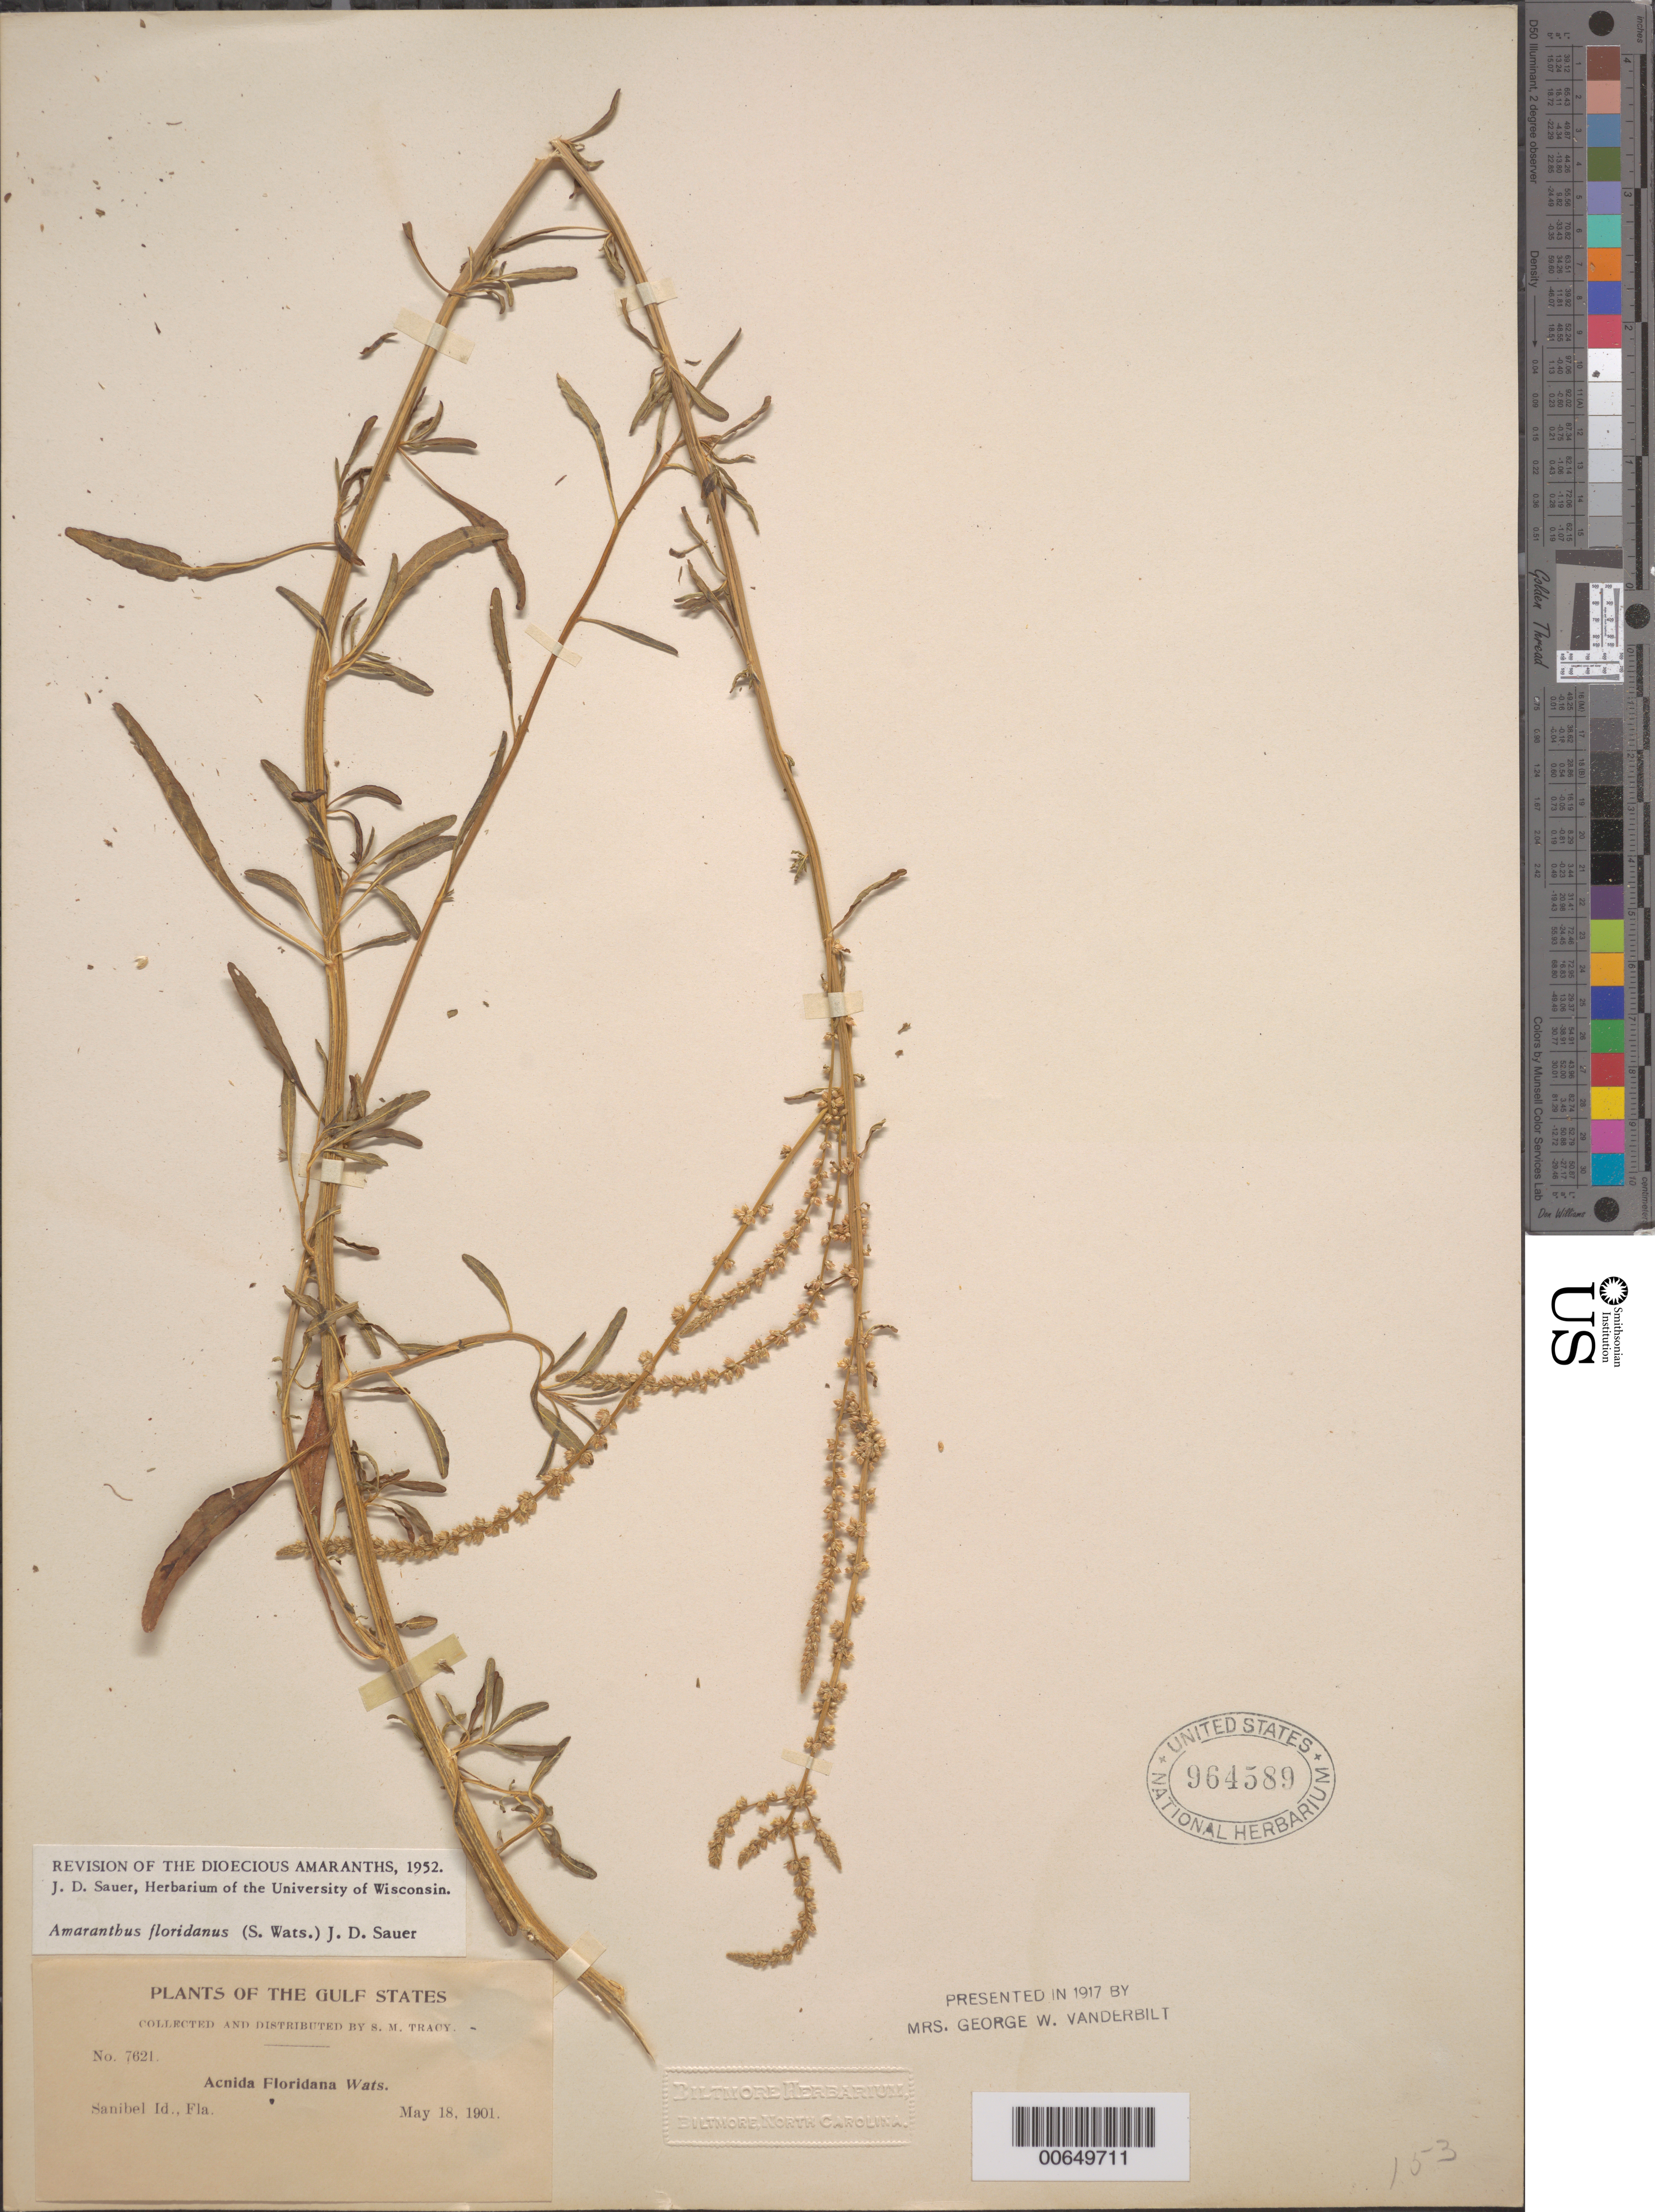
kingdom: Plantae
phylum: Tracheophyta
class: Magnoliopsida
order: Caryophyllales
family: Amaranthaceae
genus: Amaranthus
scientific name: Amaranthus floridanus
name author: (S. Watson) E.G. F. Sauer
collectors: S. M. Tracy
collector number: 7621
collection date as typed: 18 May 1901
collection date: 1901-05-18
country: United States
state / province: Florida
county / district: Lee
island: Sanibel Island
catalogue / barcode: US 964589